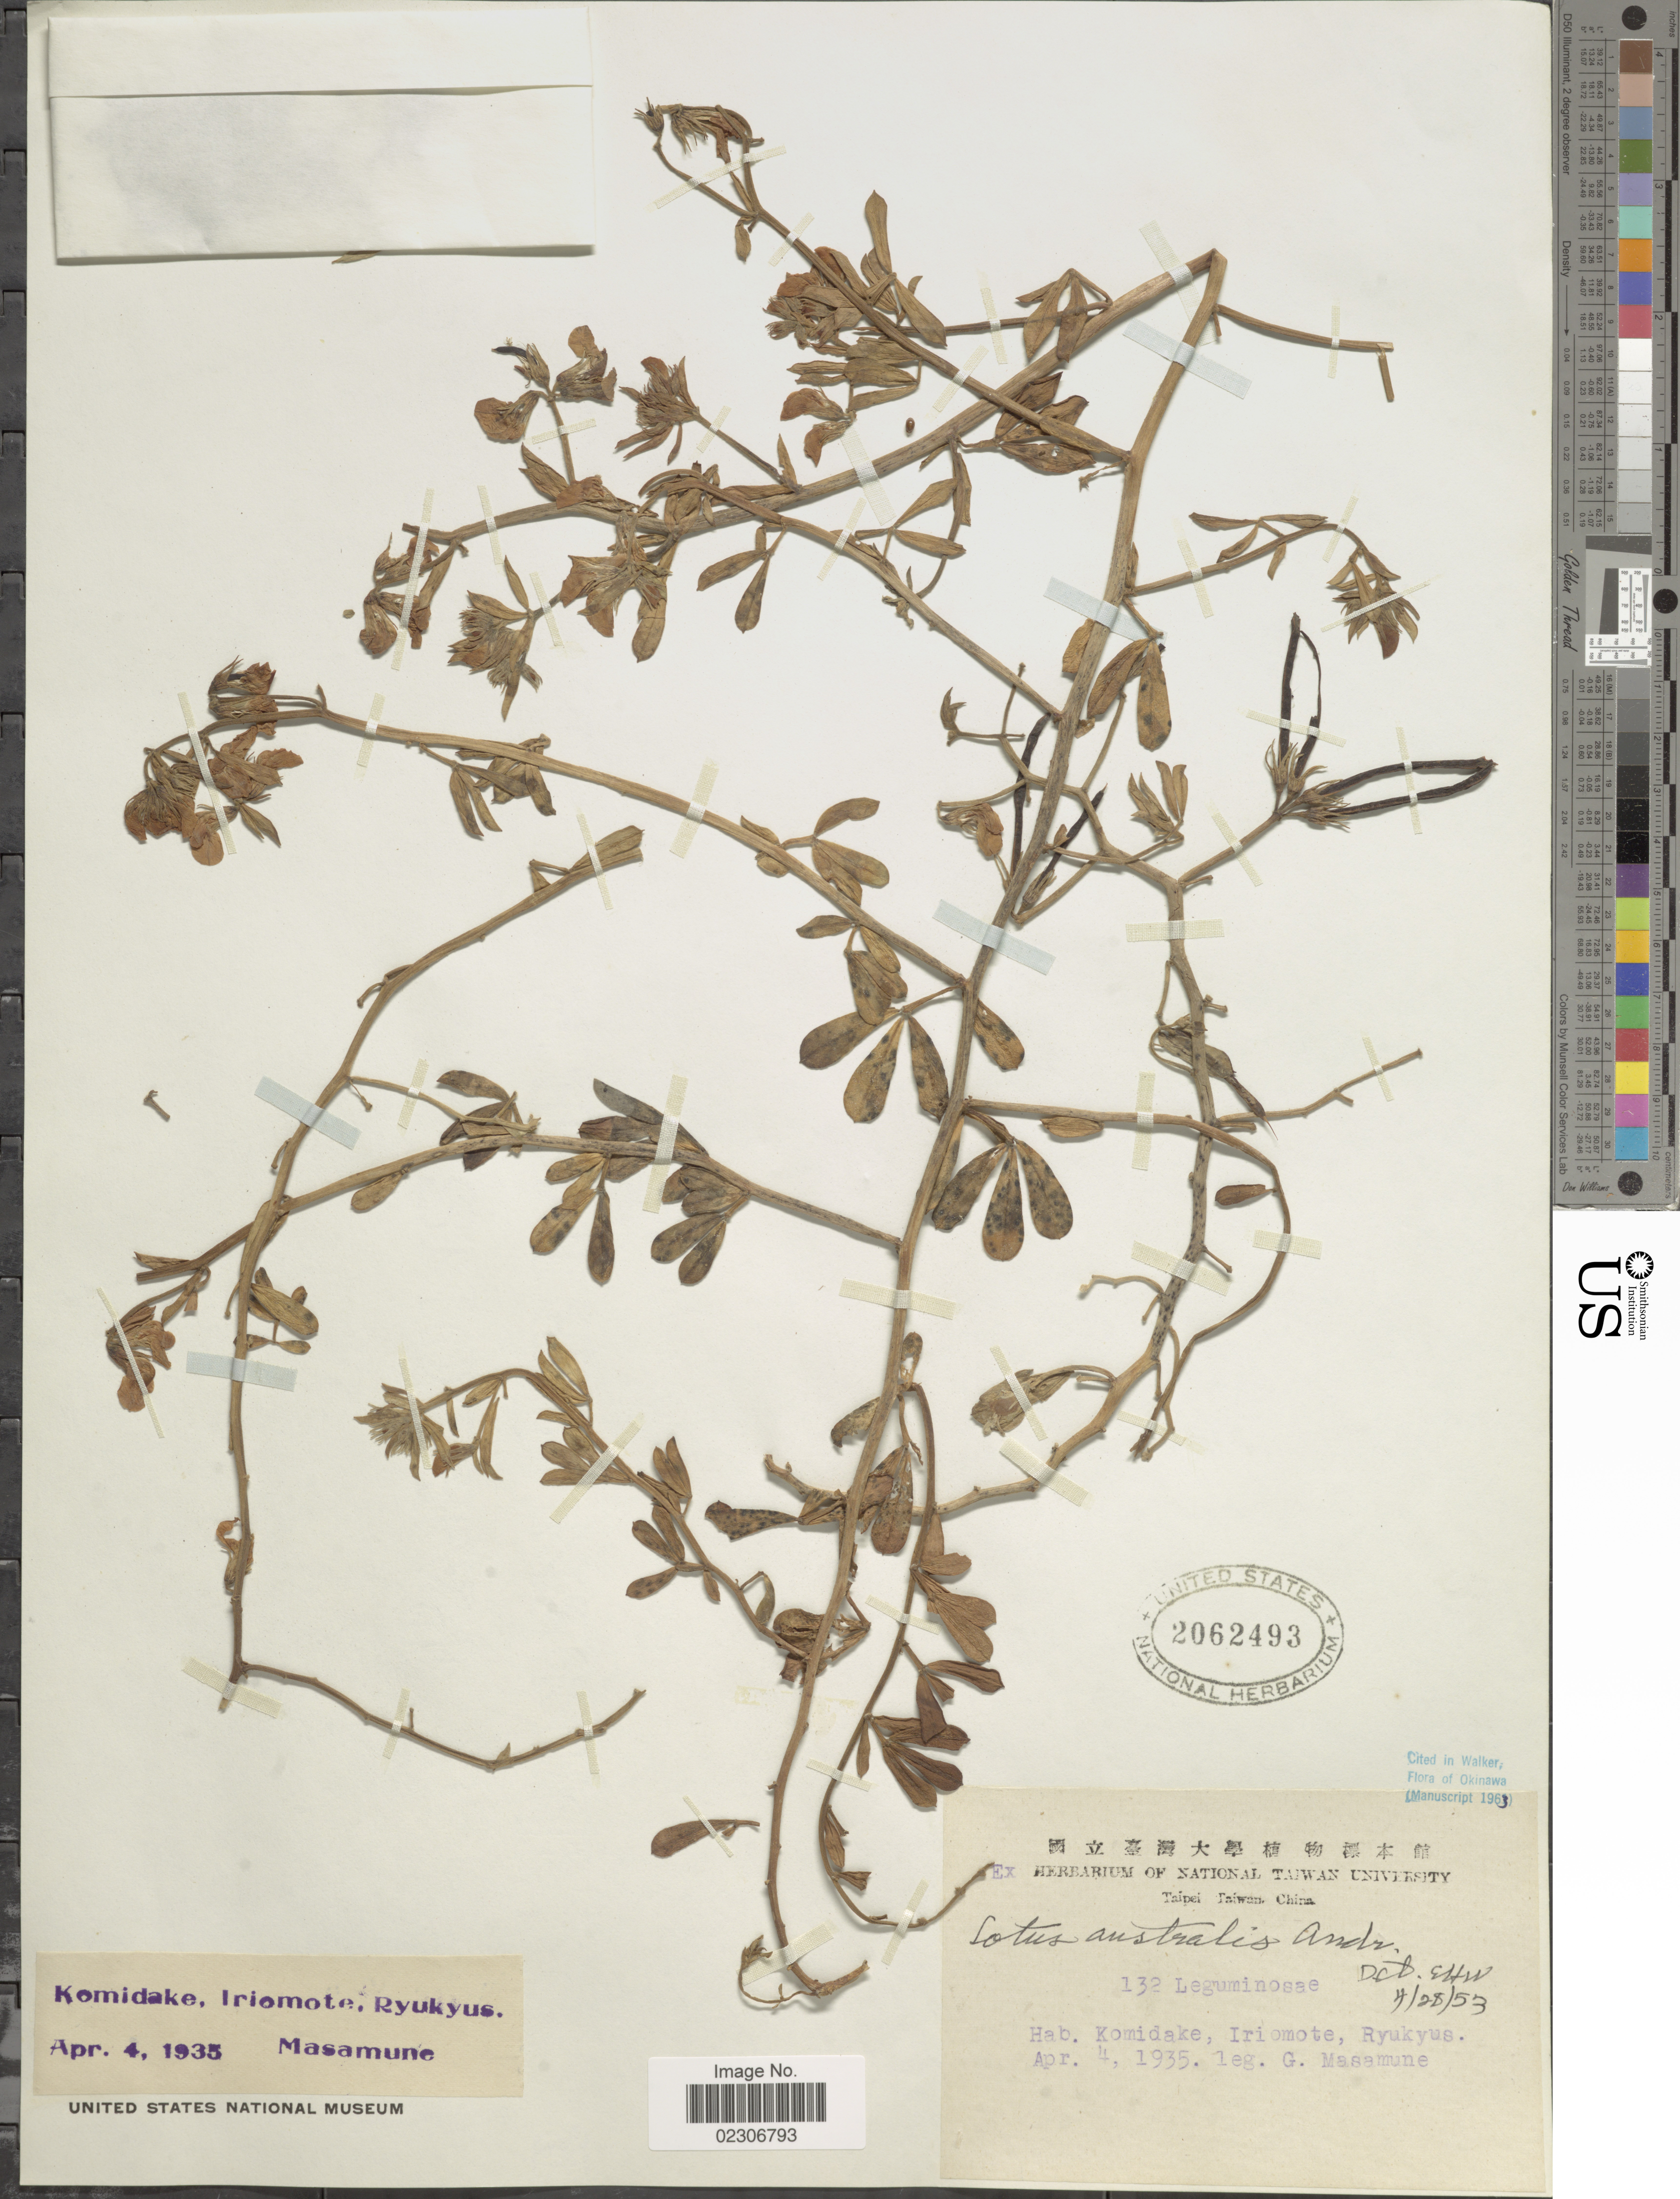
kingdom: Plantae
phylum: Tracheophyta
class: Magnoliopsida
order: Fabales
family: Fabaceae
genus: Lotus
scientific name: Lotus australis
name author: Andrews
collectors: G. Masamune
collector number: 132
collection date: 1935-04-04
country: Japan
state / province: Okinawa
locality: Komidake, Iriomote, Ryukyus.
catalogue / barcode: US 2062493